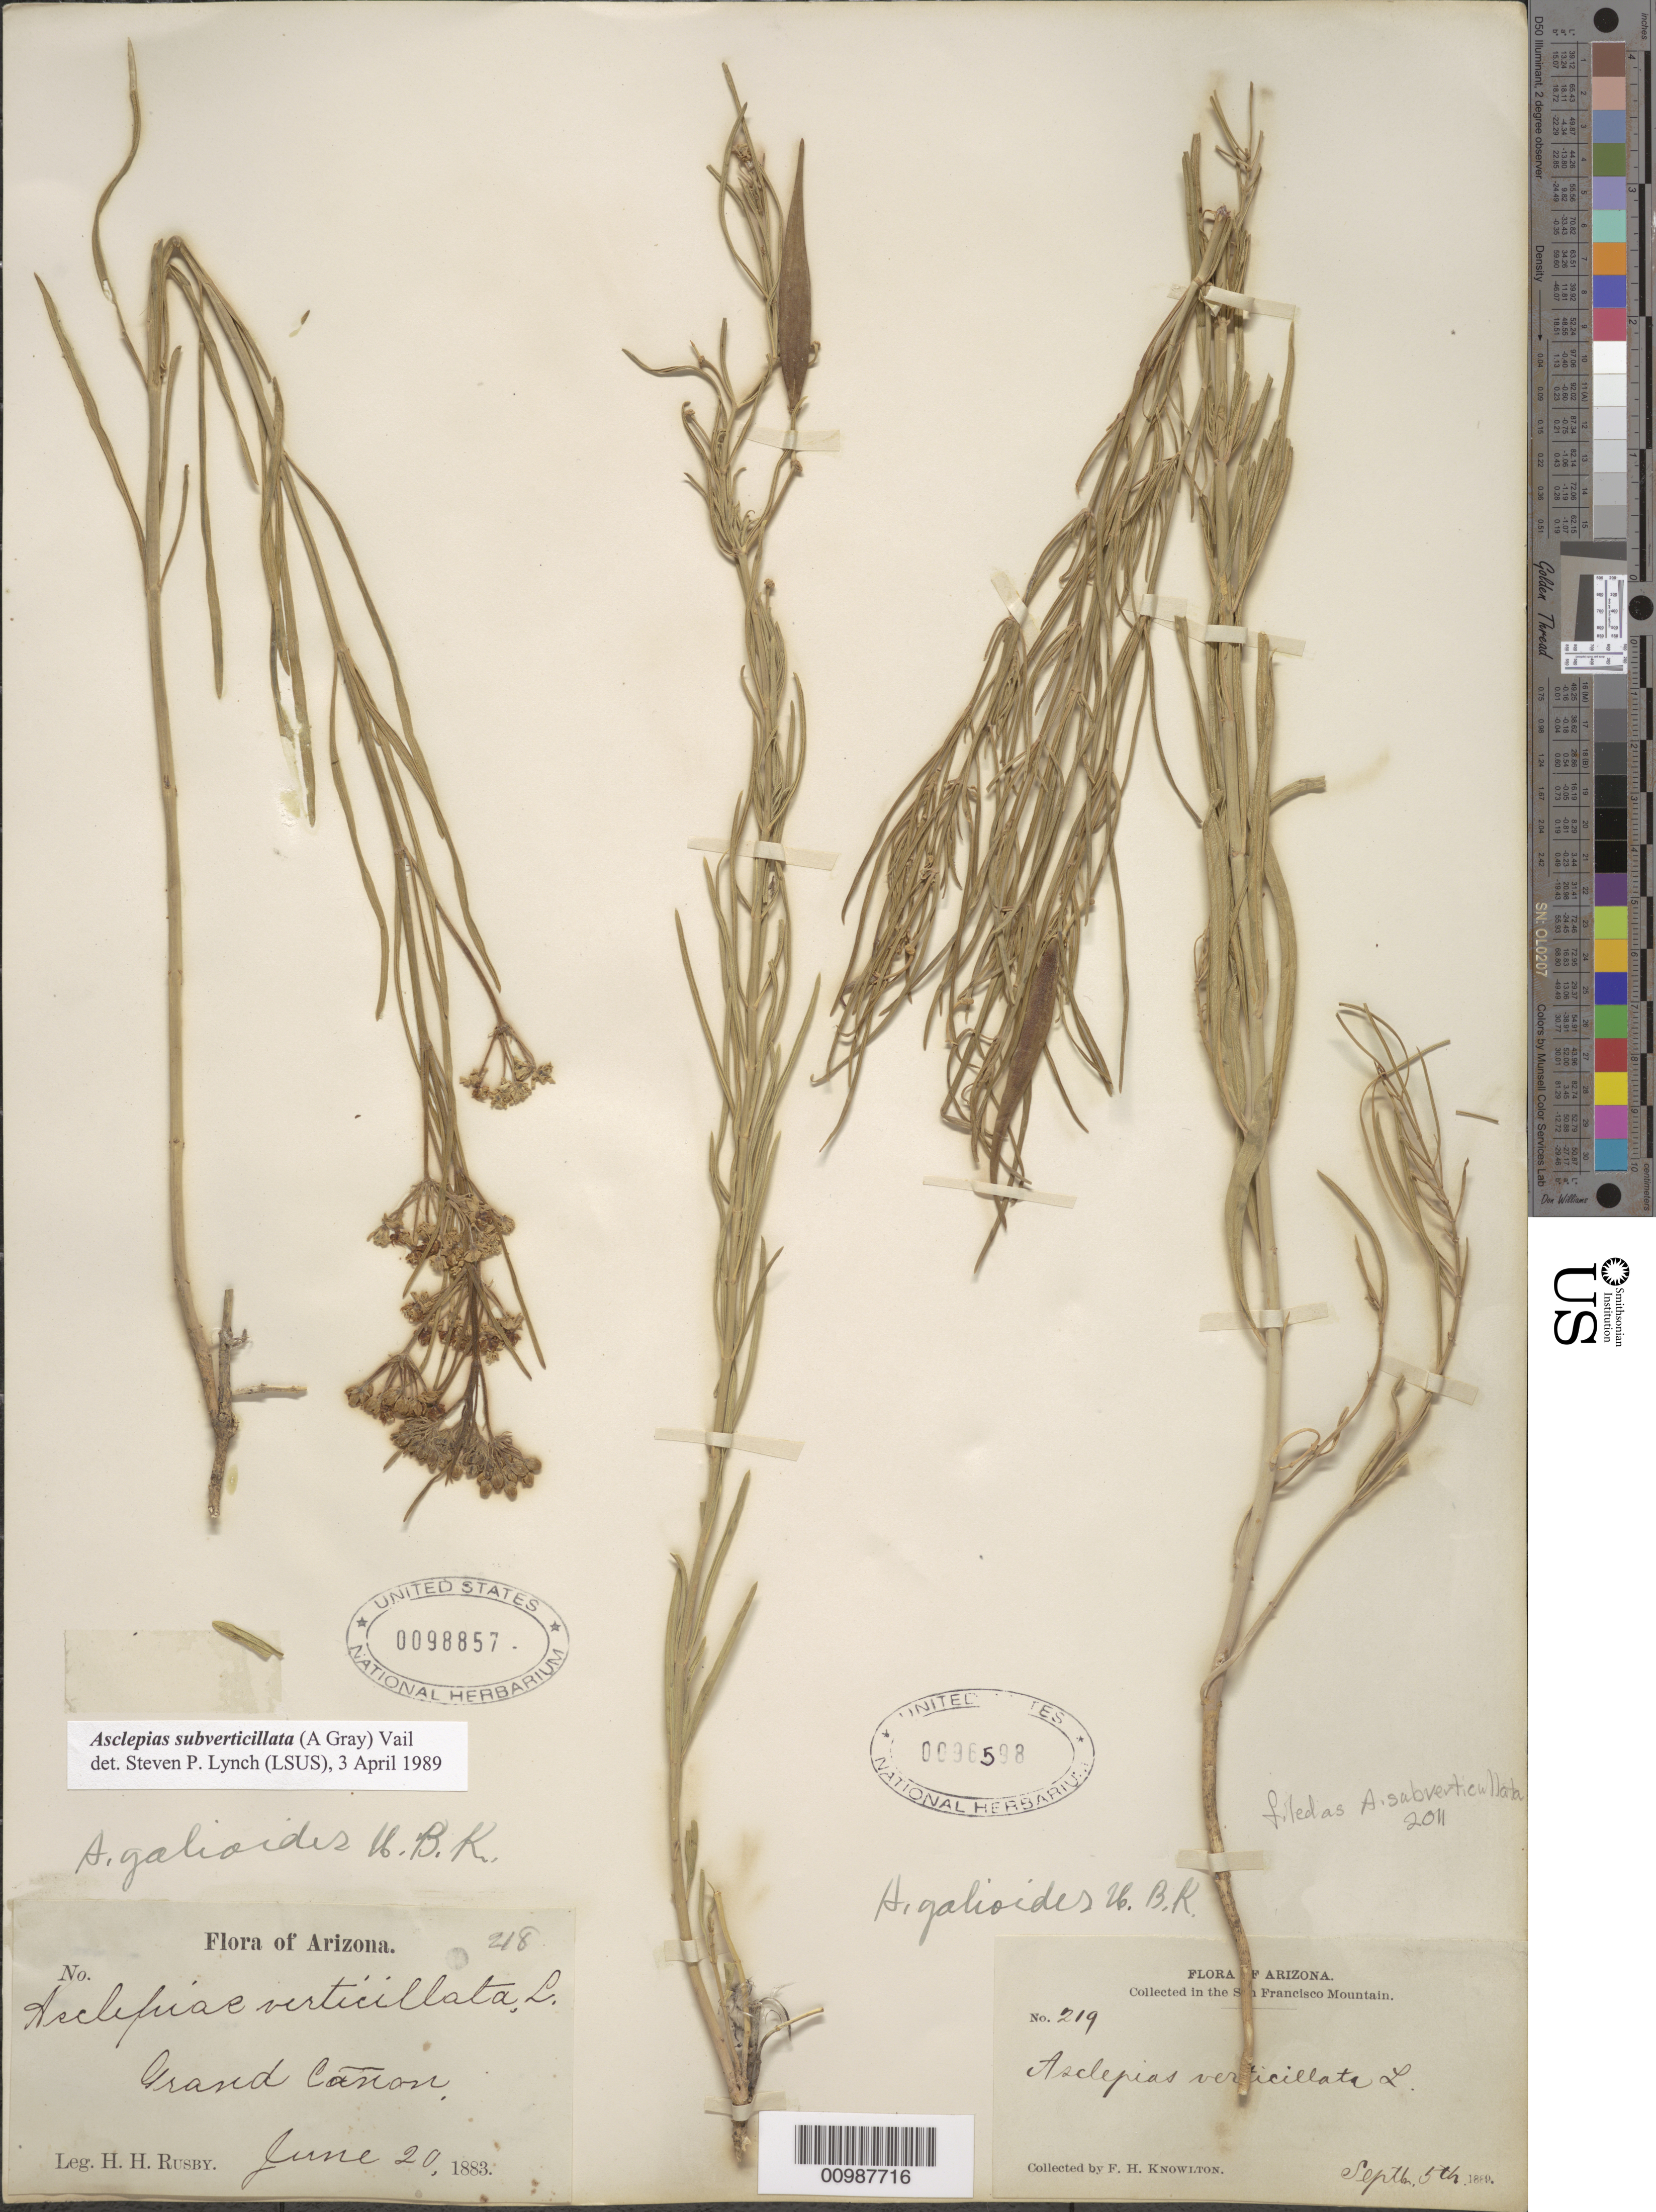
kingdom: Plantae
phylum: Tracheophyta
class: Magnoliopsida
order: Gentianales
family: Apocynaceae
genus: Asclepias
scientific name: Asclepias subverticillata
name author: (A. Gray) Vail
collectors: F. H. Knowlton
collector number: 219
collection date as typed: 05 Sep 1889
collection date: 1889-09-05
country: United States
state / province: Arizona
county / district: Coconino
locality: San Francisco Mountains.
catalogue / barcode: US 96598-2